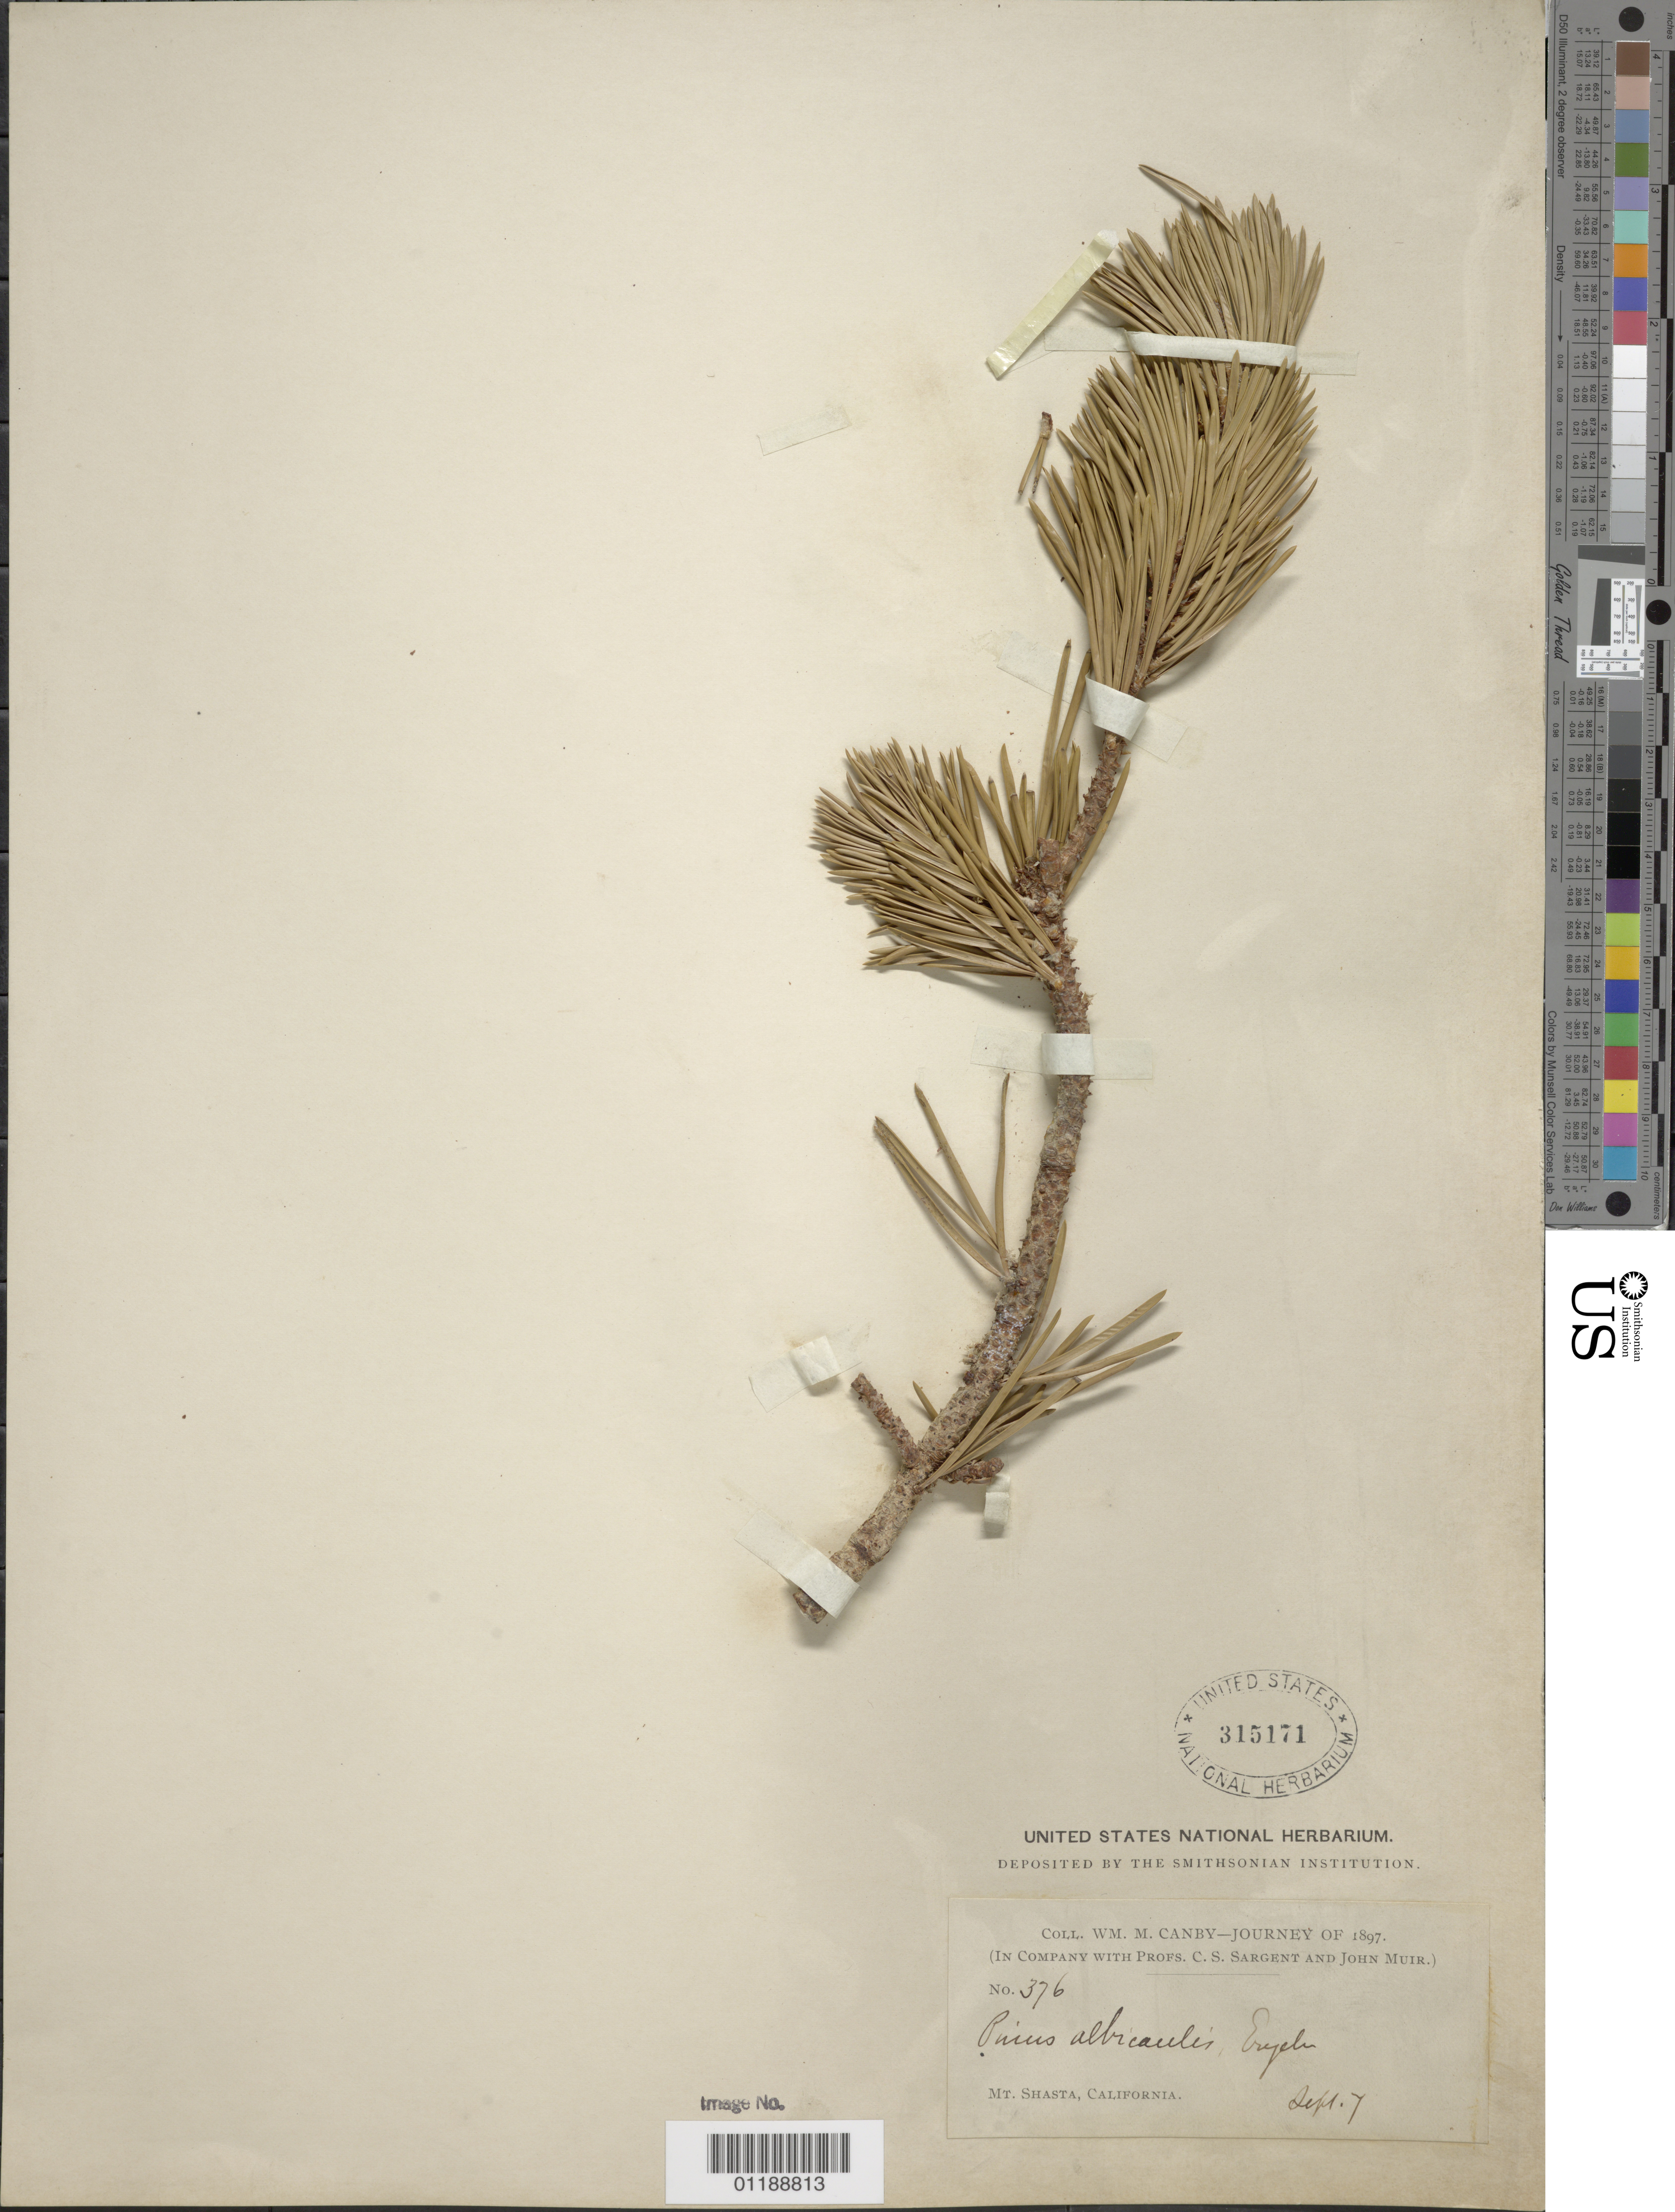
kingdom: Plantae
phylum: Tracheophyta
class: Pinopsida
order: Pinales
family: Pinaceae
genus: Pinus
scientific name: Pinus albicaulis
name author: Engelm.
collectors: W. M. Canby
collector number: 376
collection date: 1897-09-07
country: United States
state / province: California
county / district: Siskiyou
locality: Mt. Shasta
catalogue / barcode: US 315171